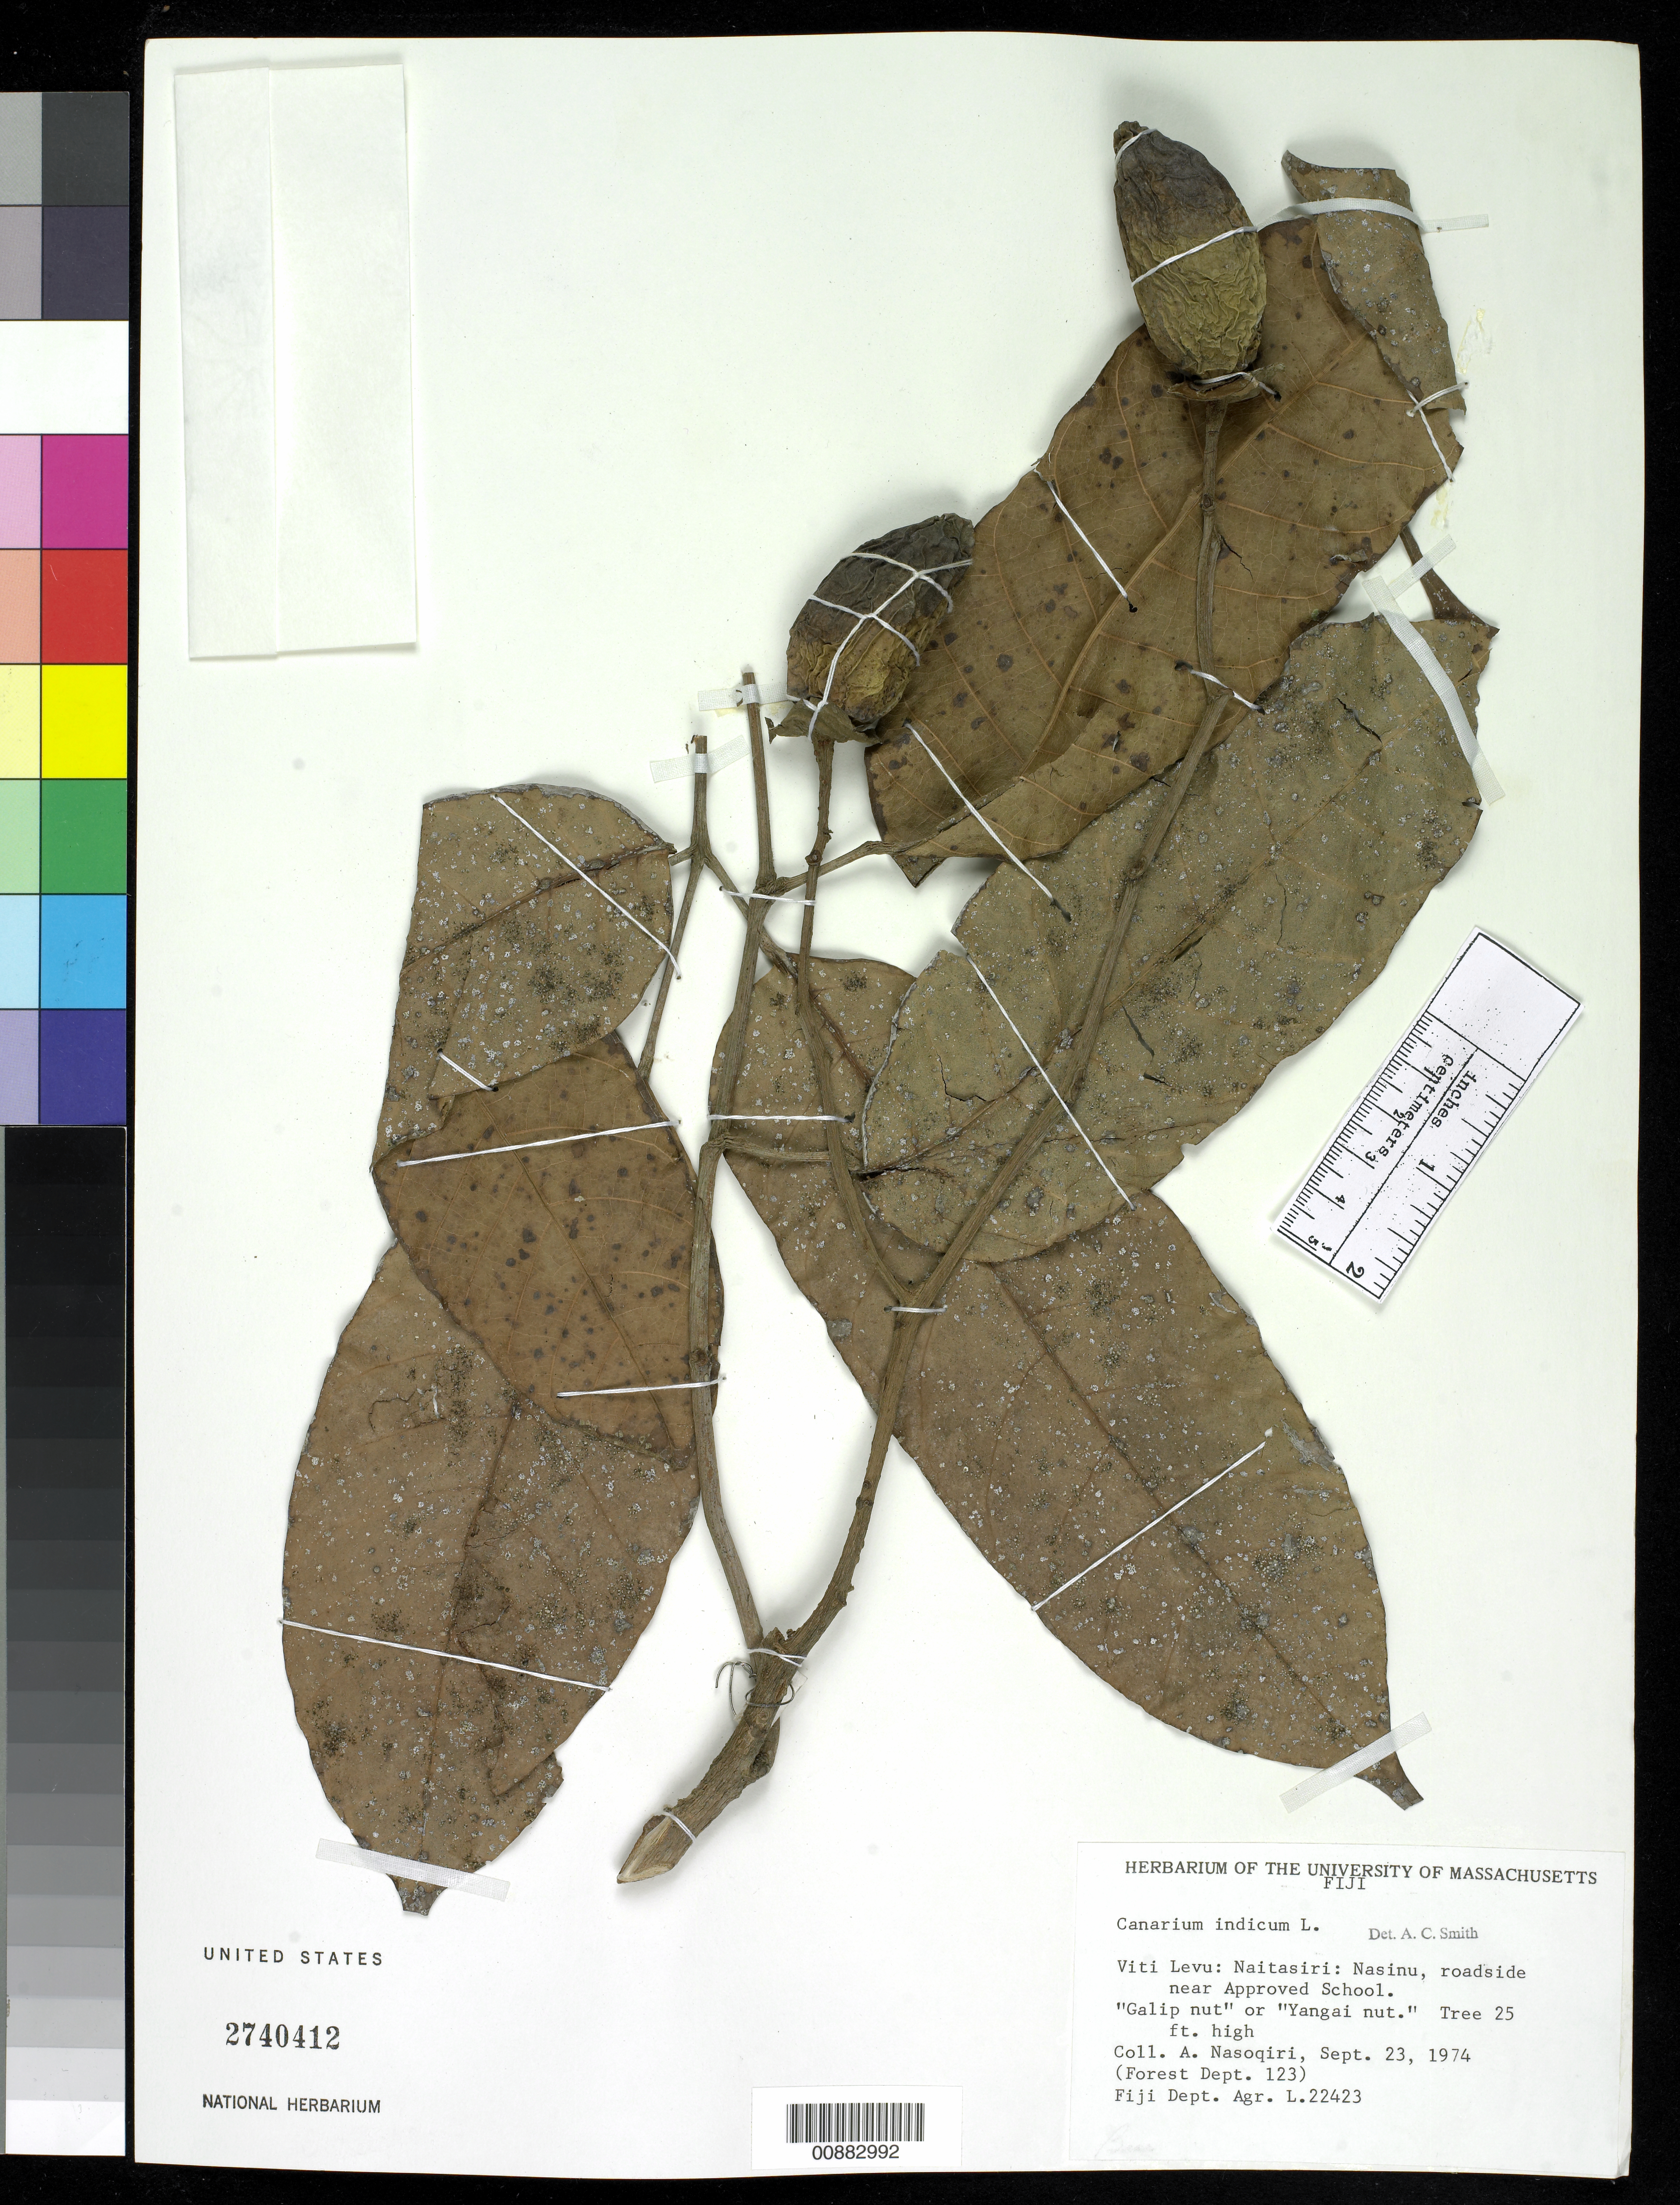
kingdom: Plantae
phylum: Tracheophyta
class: Magnoliopsida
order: Sapindales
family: Burseraceae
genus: Canarium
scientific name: Canarium indicum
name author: L.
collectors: A. Nasoqiri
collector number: L 22423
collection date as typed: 23 Sep 1974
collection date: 1974-09-23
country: Fiji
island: Viti Levu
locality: Naitastiri: Nasinu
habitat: roadside near approved school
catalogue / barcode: US 2740412